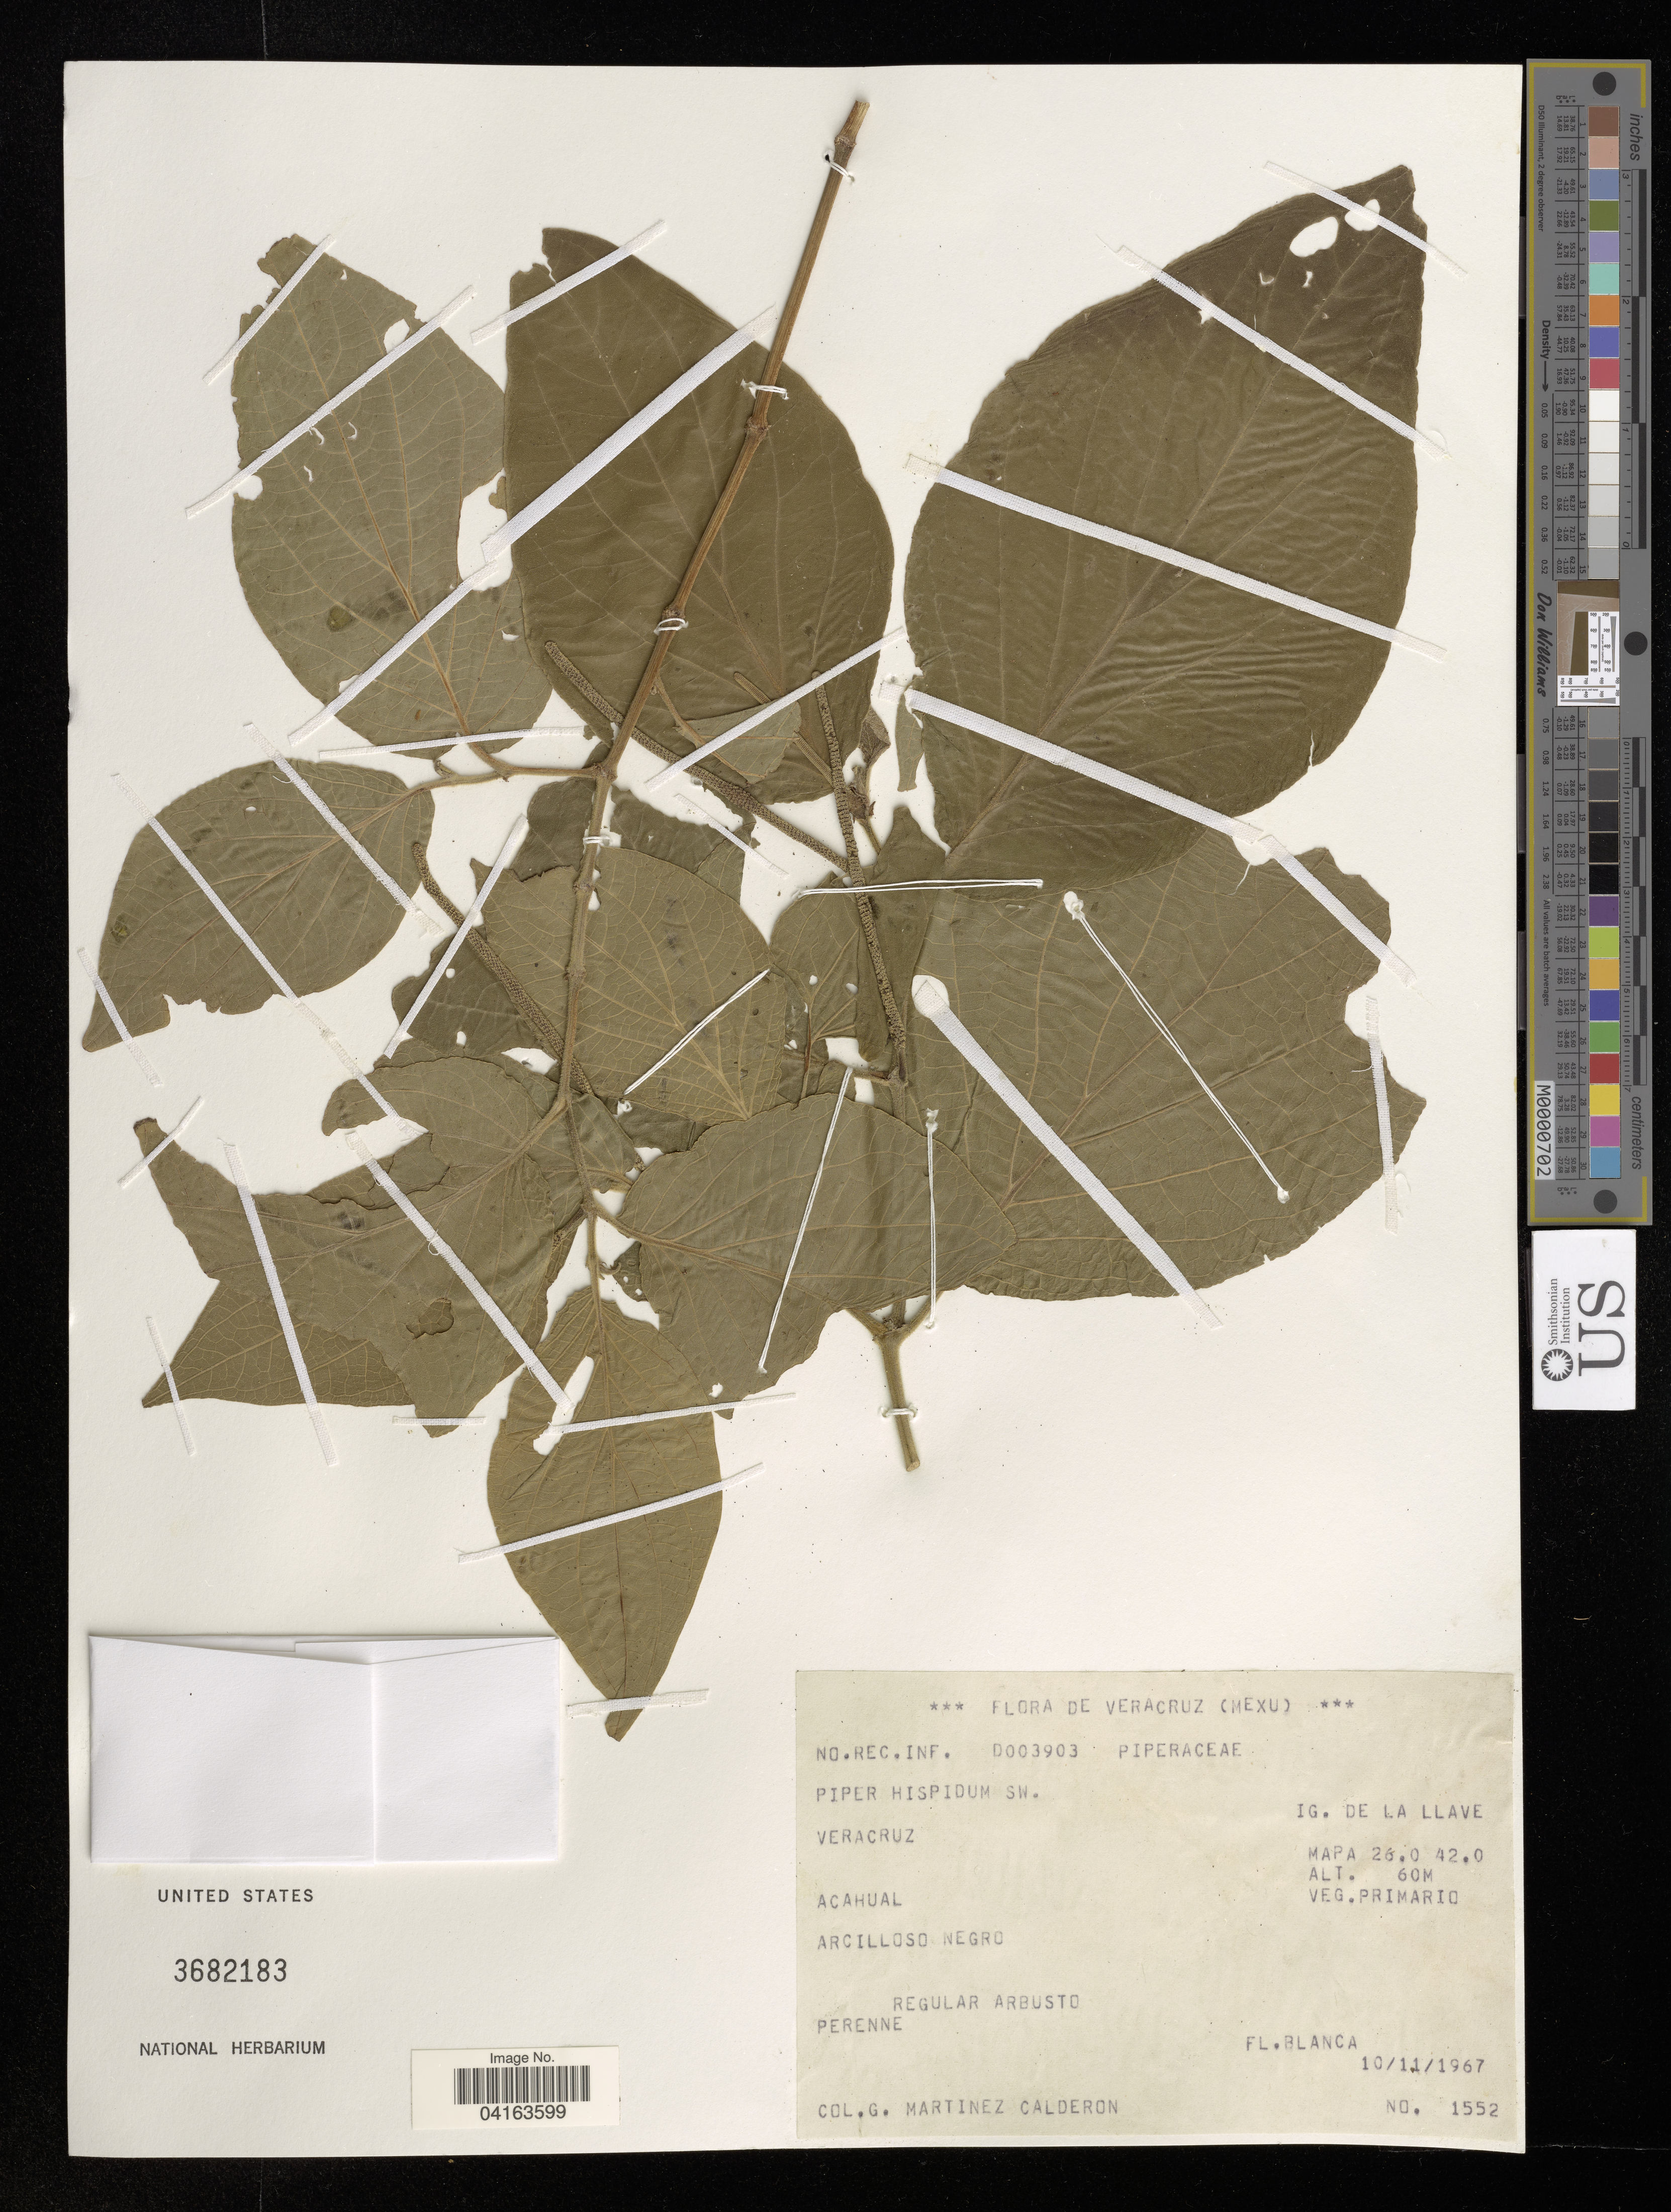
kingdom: Plantae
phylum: Tracheophyta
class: Magnoliopsida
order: Piperales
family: Piperaceae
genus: Piper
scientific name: Piper hispidum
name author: Sw.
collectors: G. Martínez Calderón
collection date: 1967-11-10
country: Mexico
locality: VERACRUZ. IG. DE LA LLAVE.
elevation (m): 60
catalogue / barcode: US 3682183